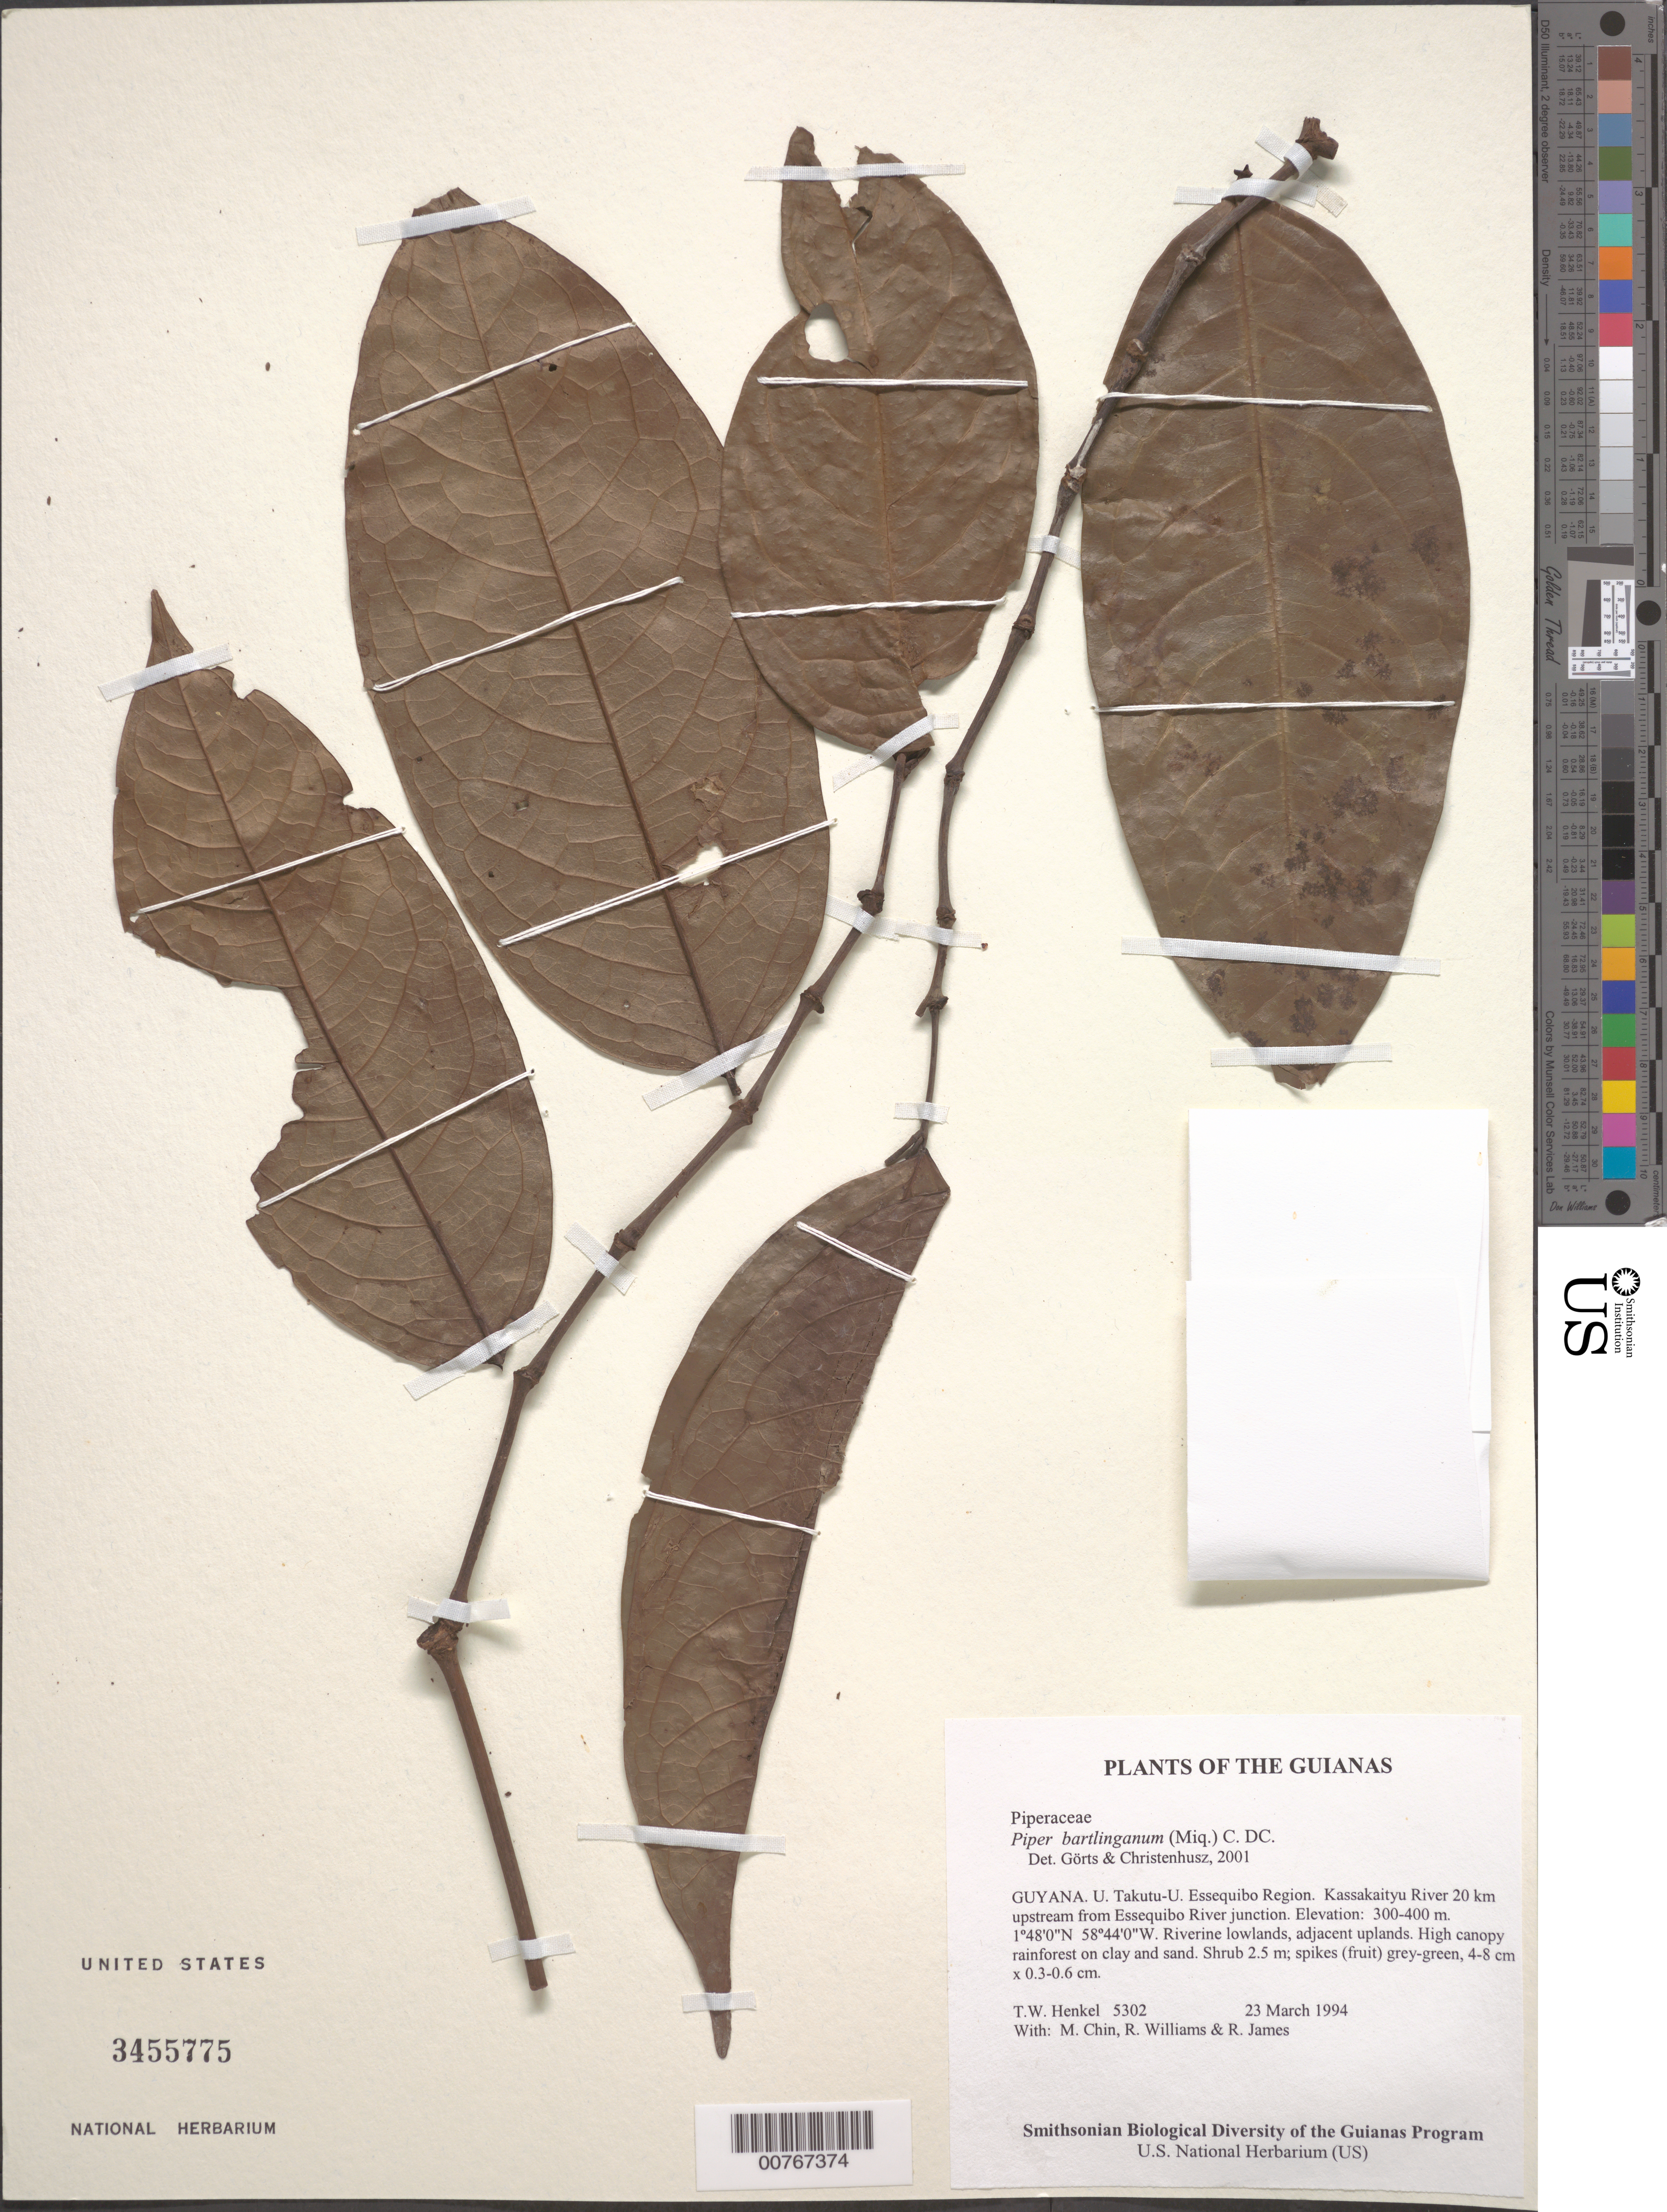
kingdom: Plantae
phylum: Tracheophyta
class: Magnoliopsida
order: Piperales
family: Piperaceae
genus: Piper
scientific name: Piper bartlingianum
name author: (Miq.) C. DC.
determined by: Görts-van Rijn, A. R.; Christenhusz, M. J.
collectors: T. Henkel, M. Chin, R. Williams & R. James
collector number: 5302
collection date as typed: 23 March 1994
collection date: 1994-03-23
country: Guyana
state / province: U. Takutu-U. Essequibo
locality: Kassakaityu River 20 km upstream from Essequibo River junction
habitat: Riverine lowlands, adjacent uplands. High canopy rainforest on clay and sand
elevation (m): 300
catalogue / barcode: US 3455775